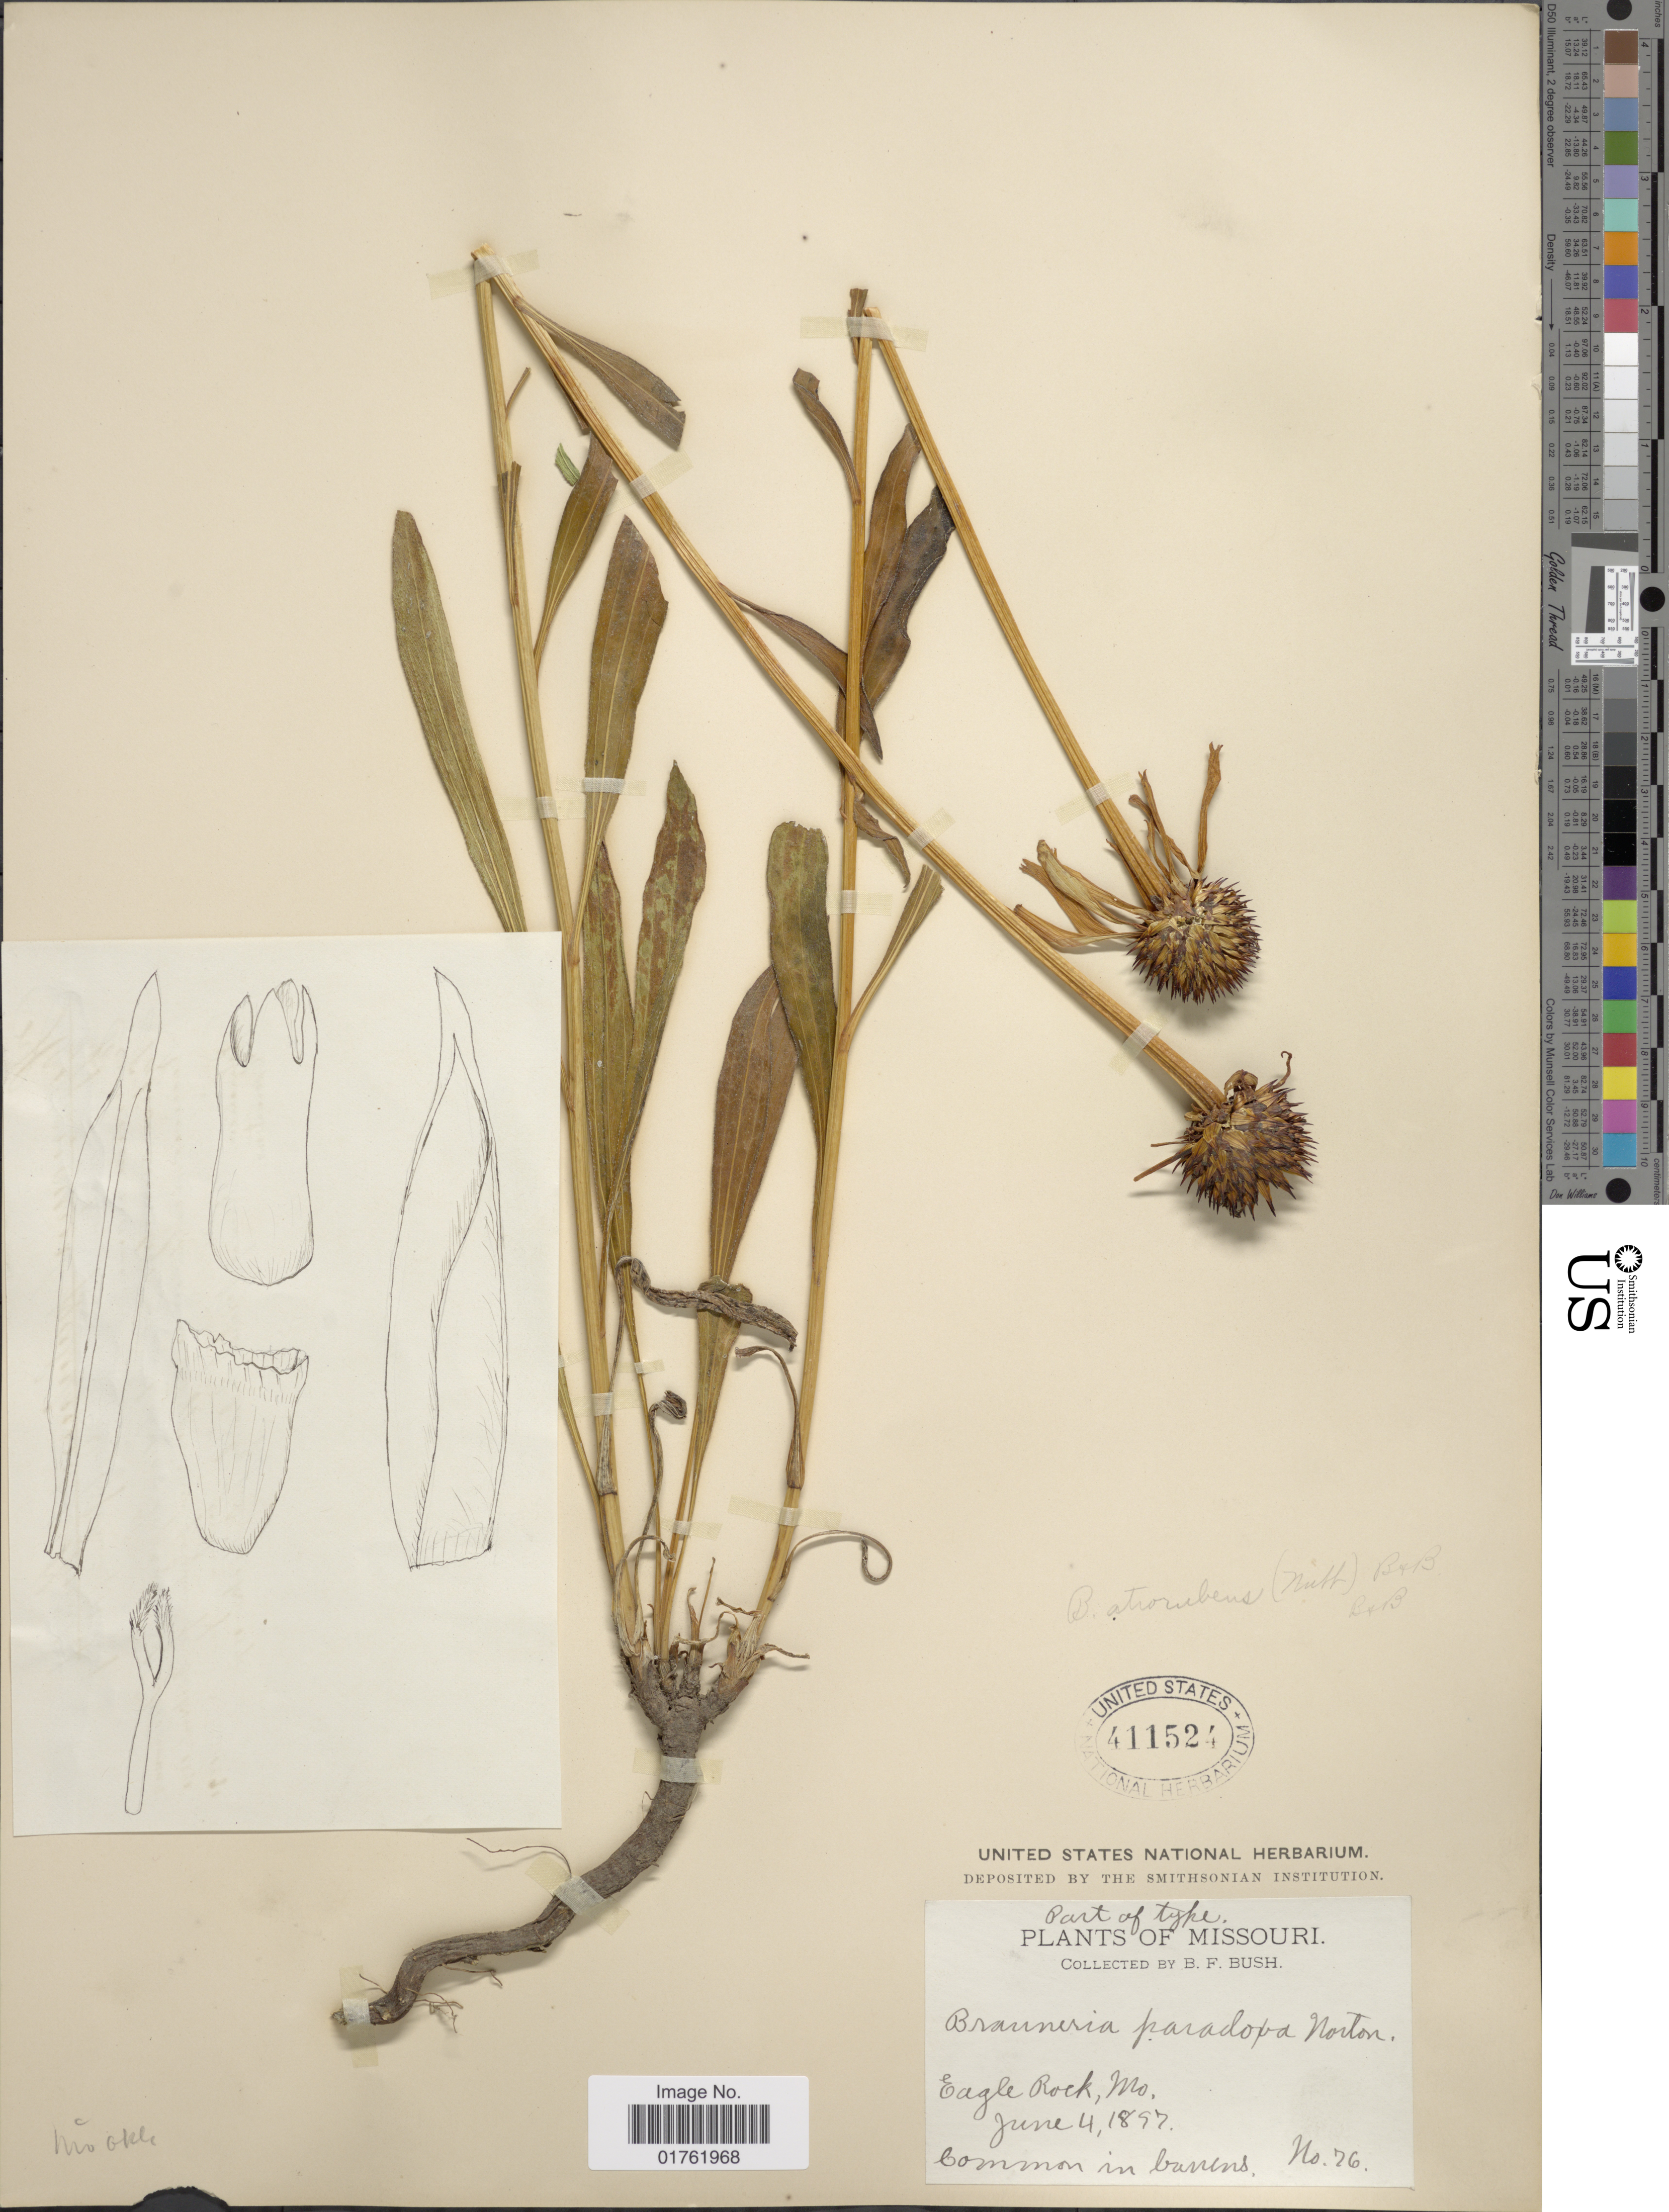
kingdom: Plantae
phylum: Tracheophyta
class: Magnoliopsida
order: Asterales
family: Asteraceae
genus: Echinacea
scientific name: Echinacea atrorubens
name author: (Nutt.) Nutt.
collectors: B. F. Bush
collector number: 76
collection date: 1897-06-04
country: United States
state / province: Missouri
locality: Eagle Rock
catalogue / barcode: US 411524